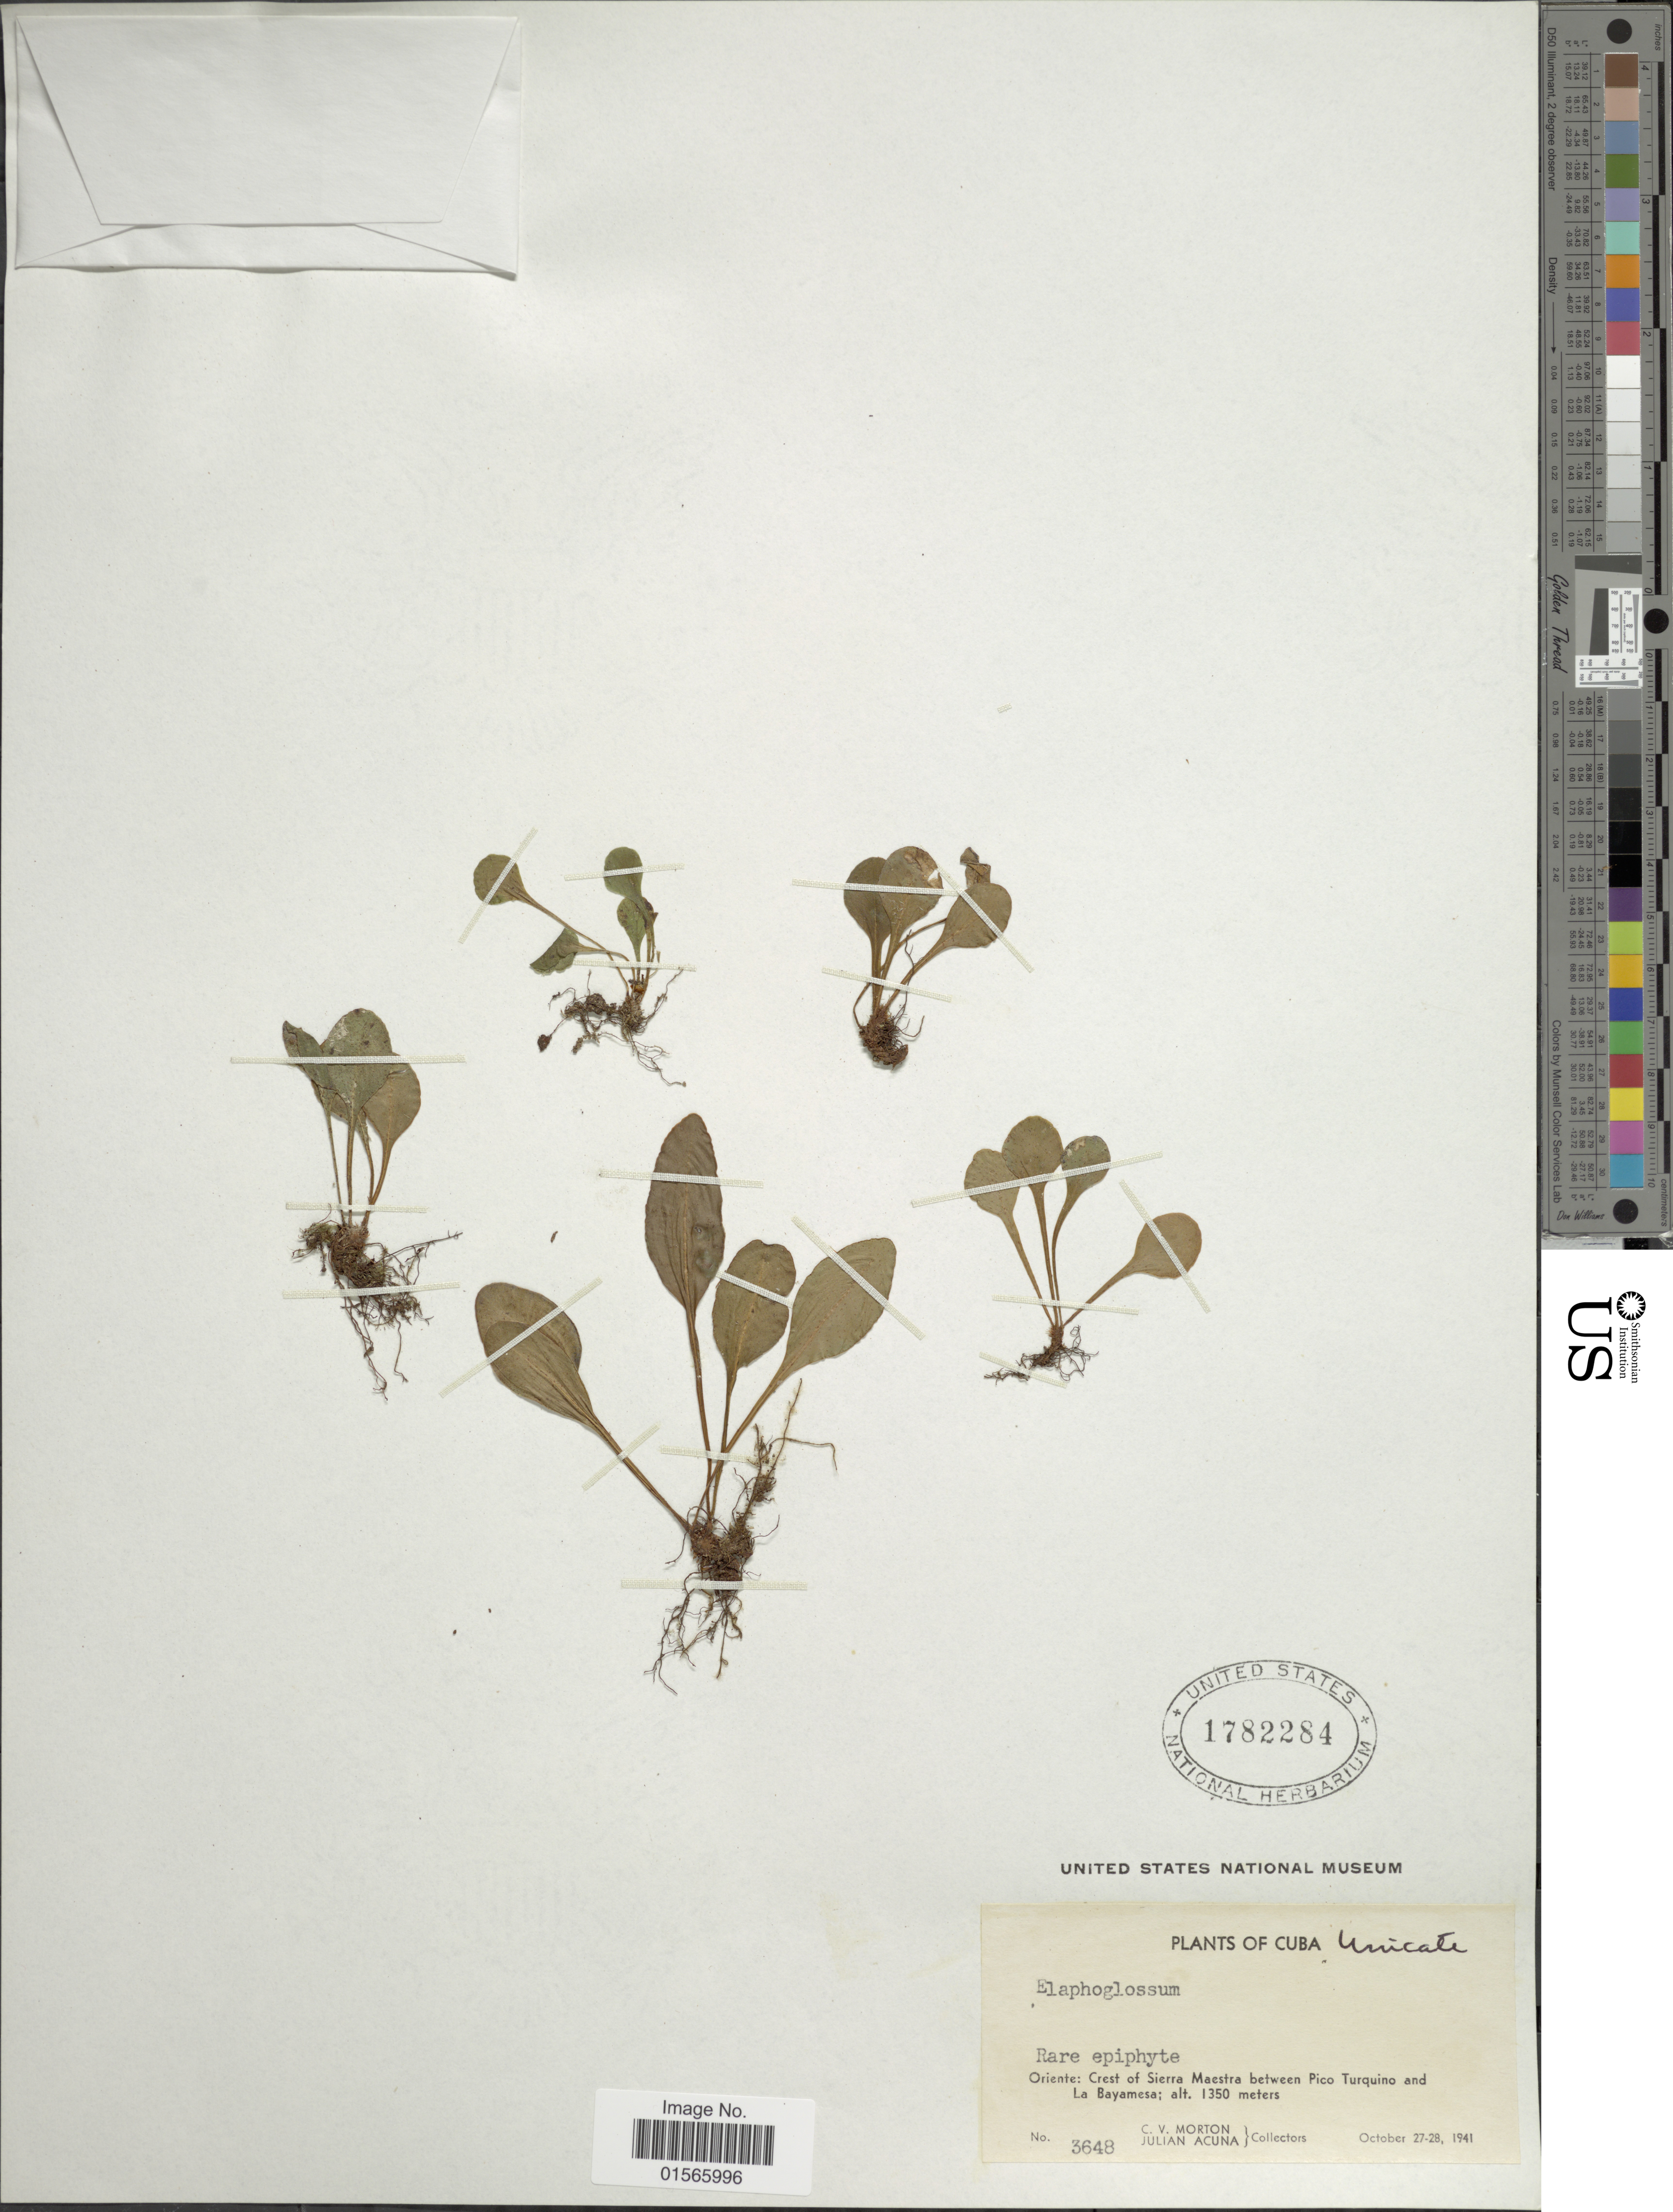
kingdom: Plantae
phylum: Tracheophyta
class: Polypodiopsida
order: Polypodiales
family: Dryopteridaceae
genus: Elaphoglossum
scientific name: Elaphoglossum sp.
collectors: C. V. Morton & J. B. Acuña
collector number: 3648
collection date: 1941-10-27/1941-10-28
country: Cuba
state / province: Oriente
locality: Crest of Sierra Maestra between Pico Turquino and La Bayamesa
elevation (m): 1350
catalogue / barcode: US 1782284